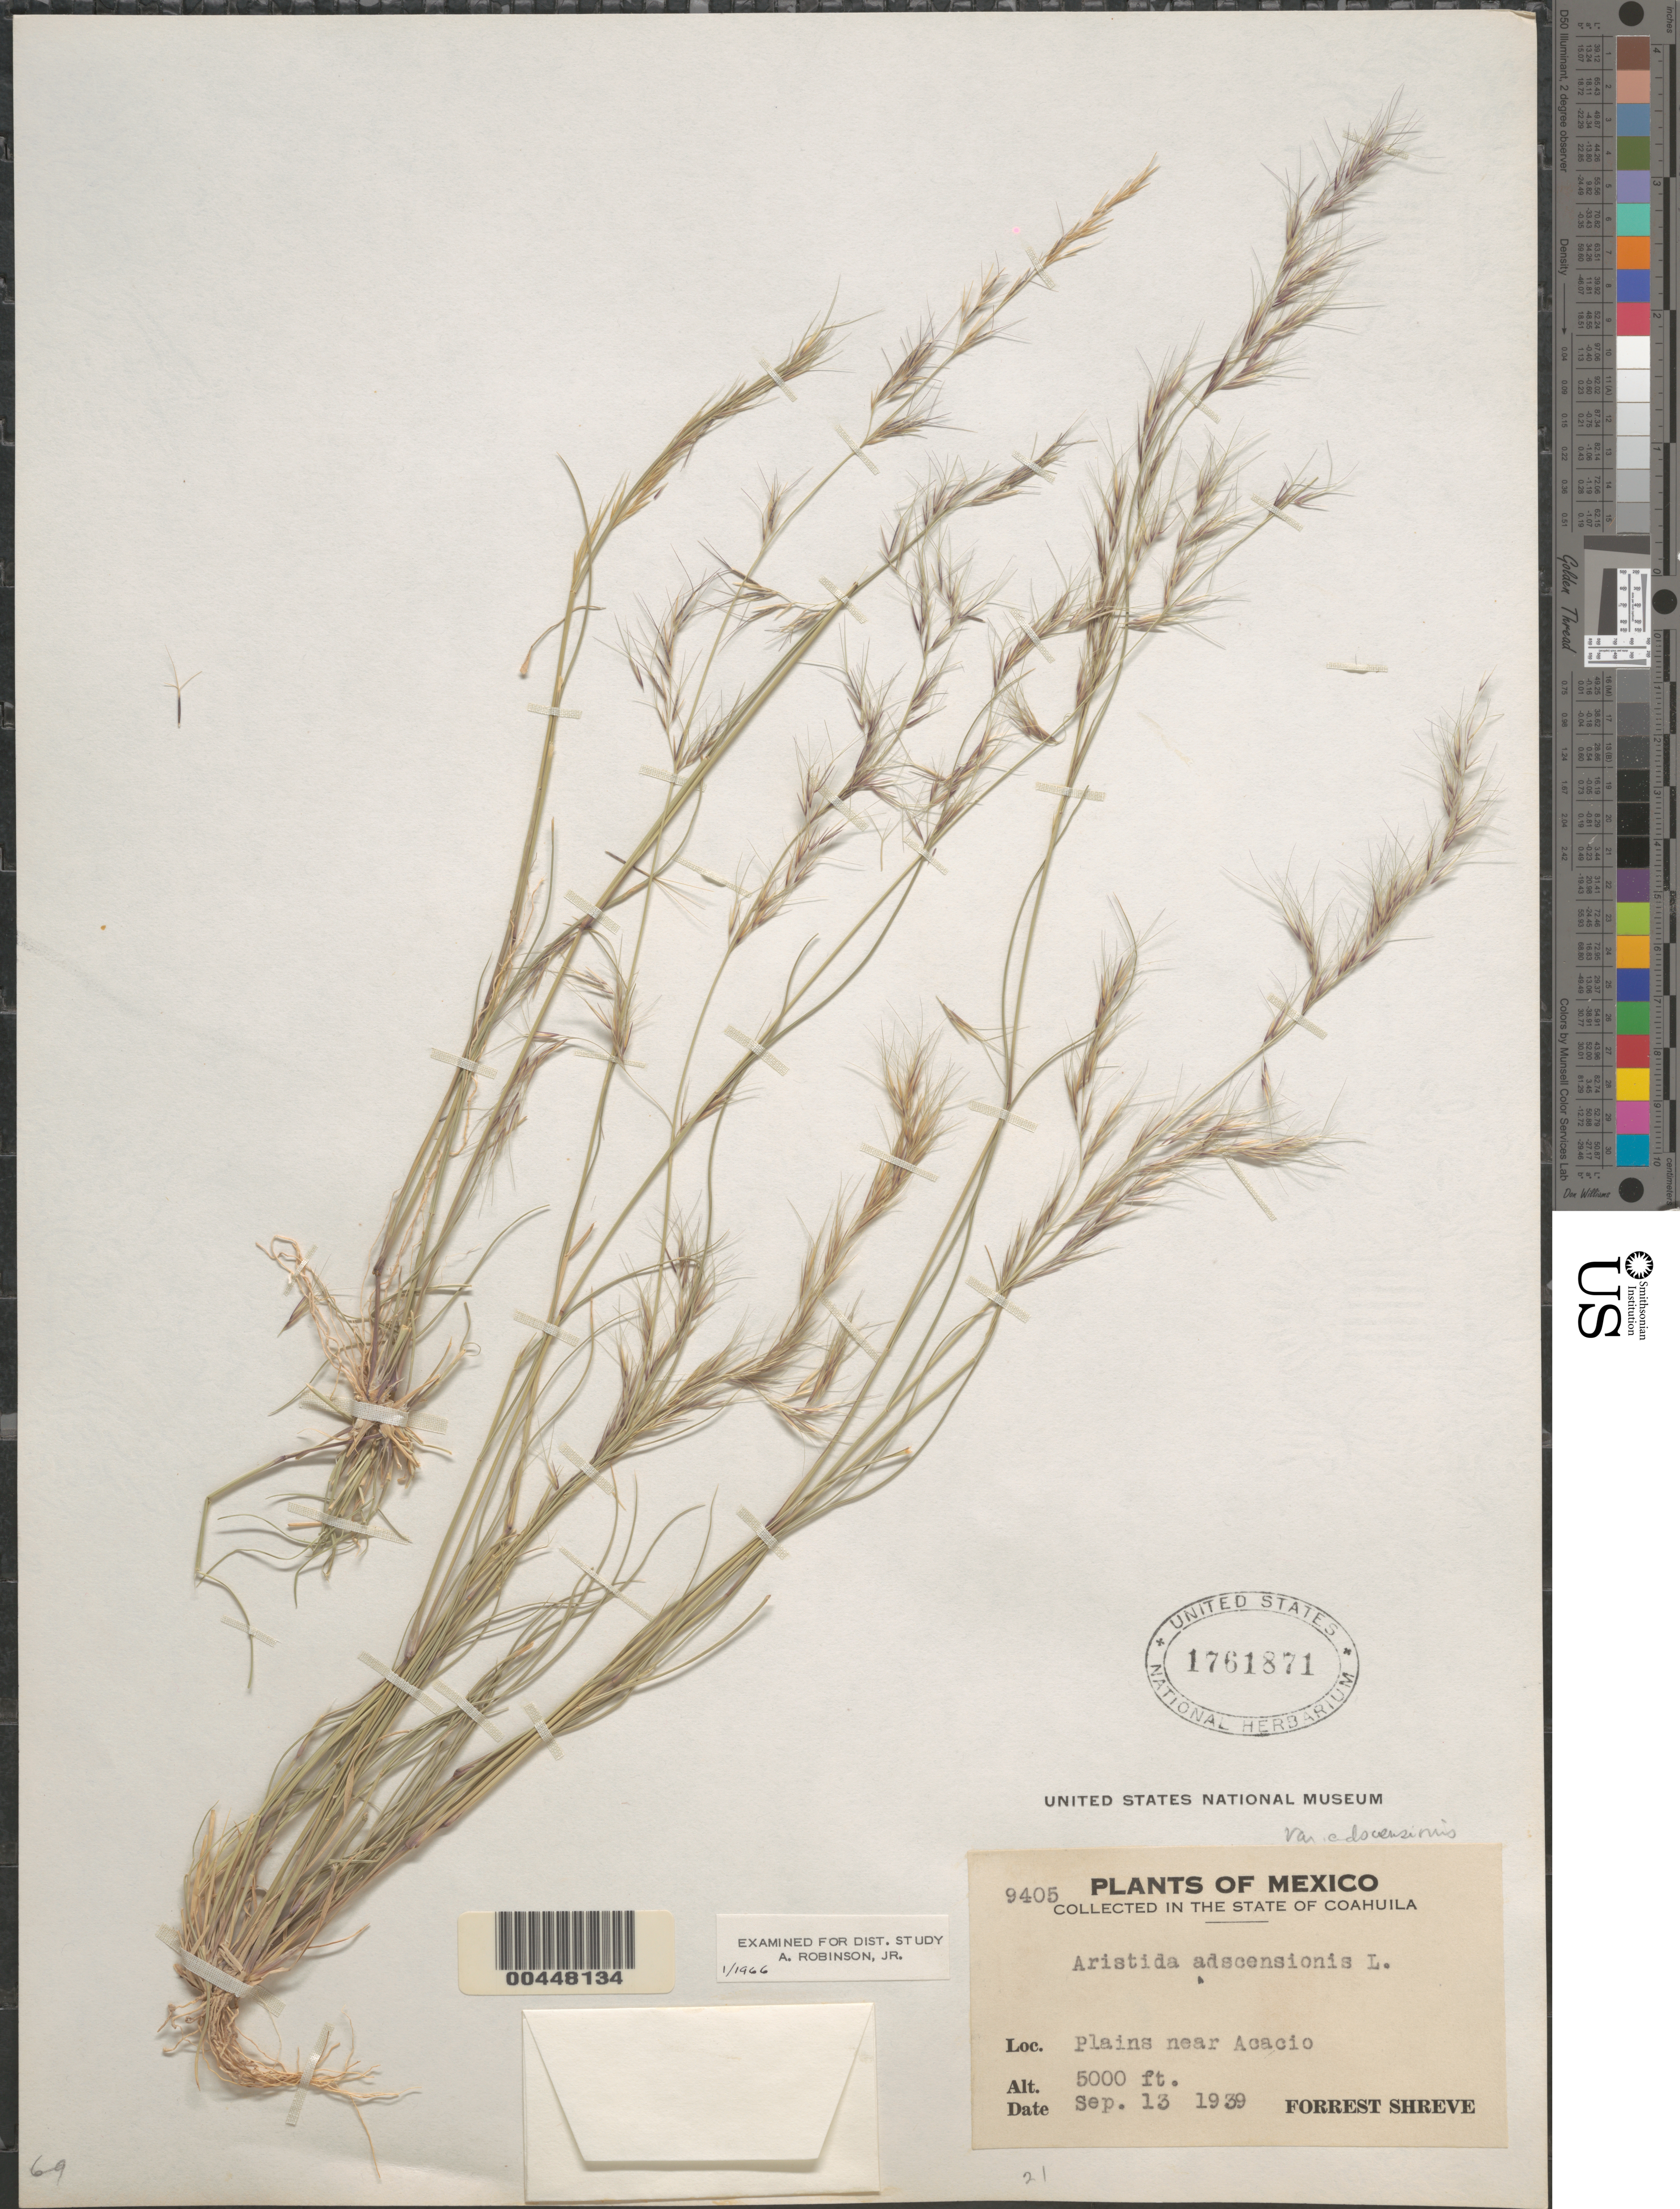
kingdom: Plantae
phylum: Tracheophyta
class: Liliopsida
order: Poales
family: Poaceae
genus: Aristida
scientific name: Aristida adscensionis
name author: L.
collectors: F. Shreve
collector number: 9405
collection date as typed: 13 Sep 1939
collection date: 1939-09-13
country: Mexico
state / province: Coahuila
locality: Plains near Acacio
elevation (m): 1524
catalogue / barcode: US 1761871